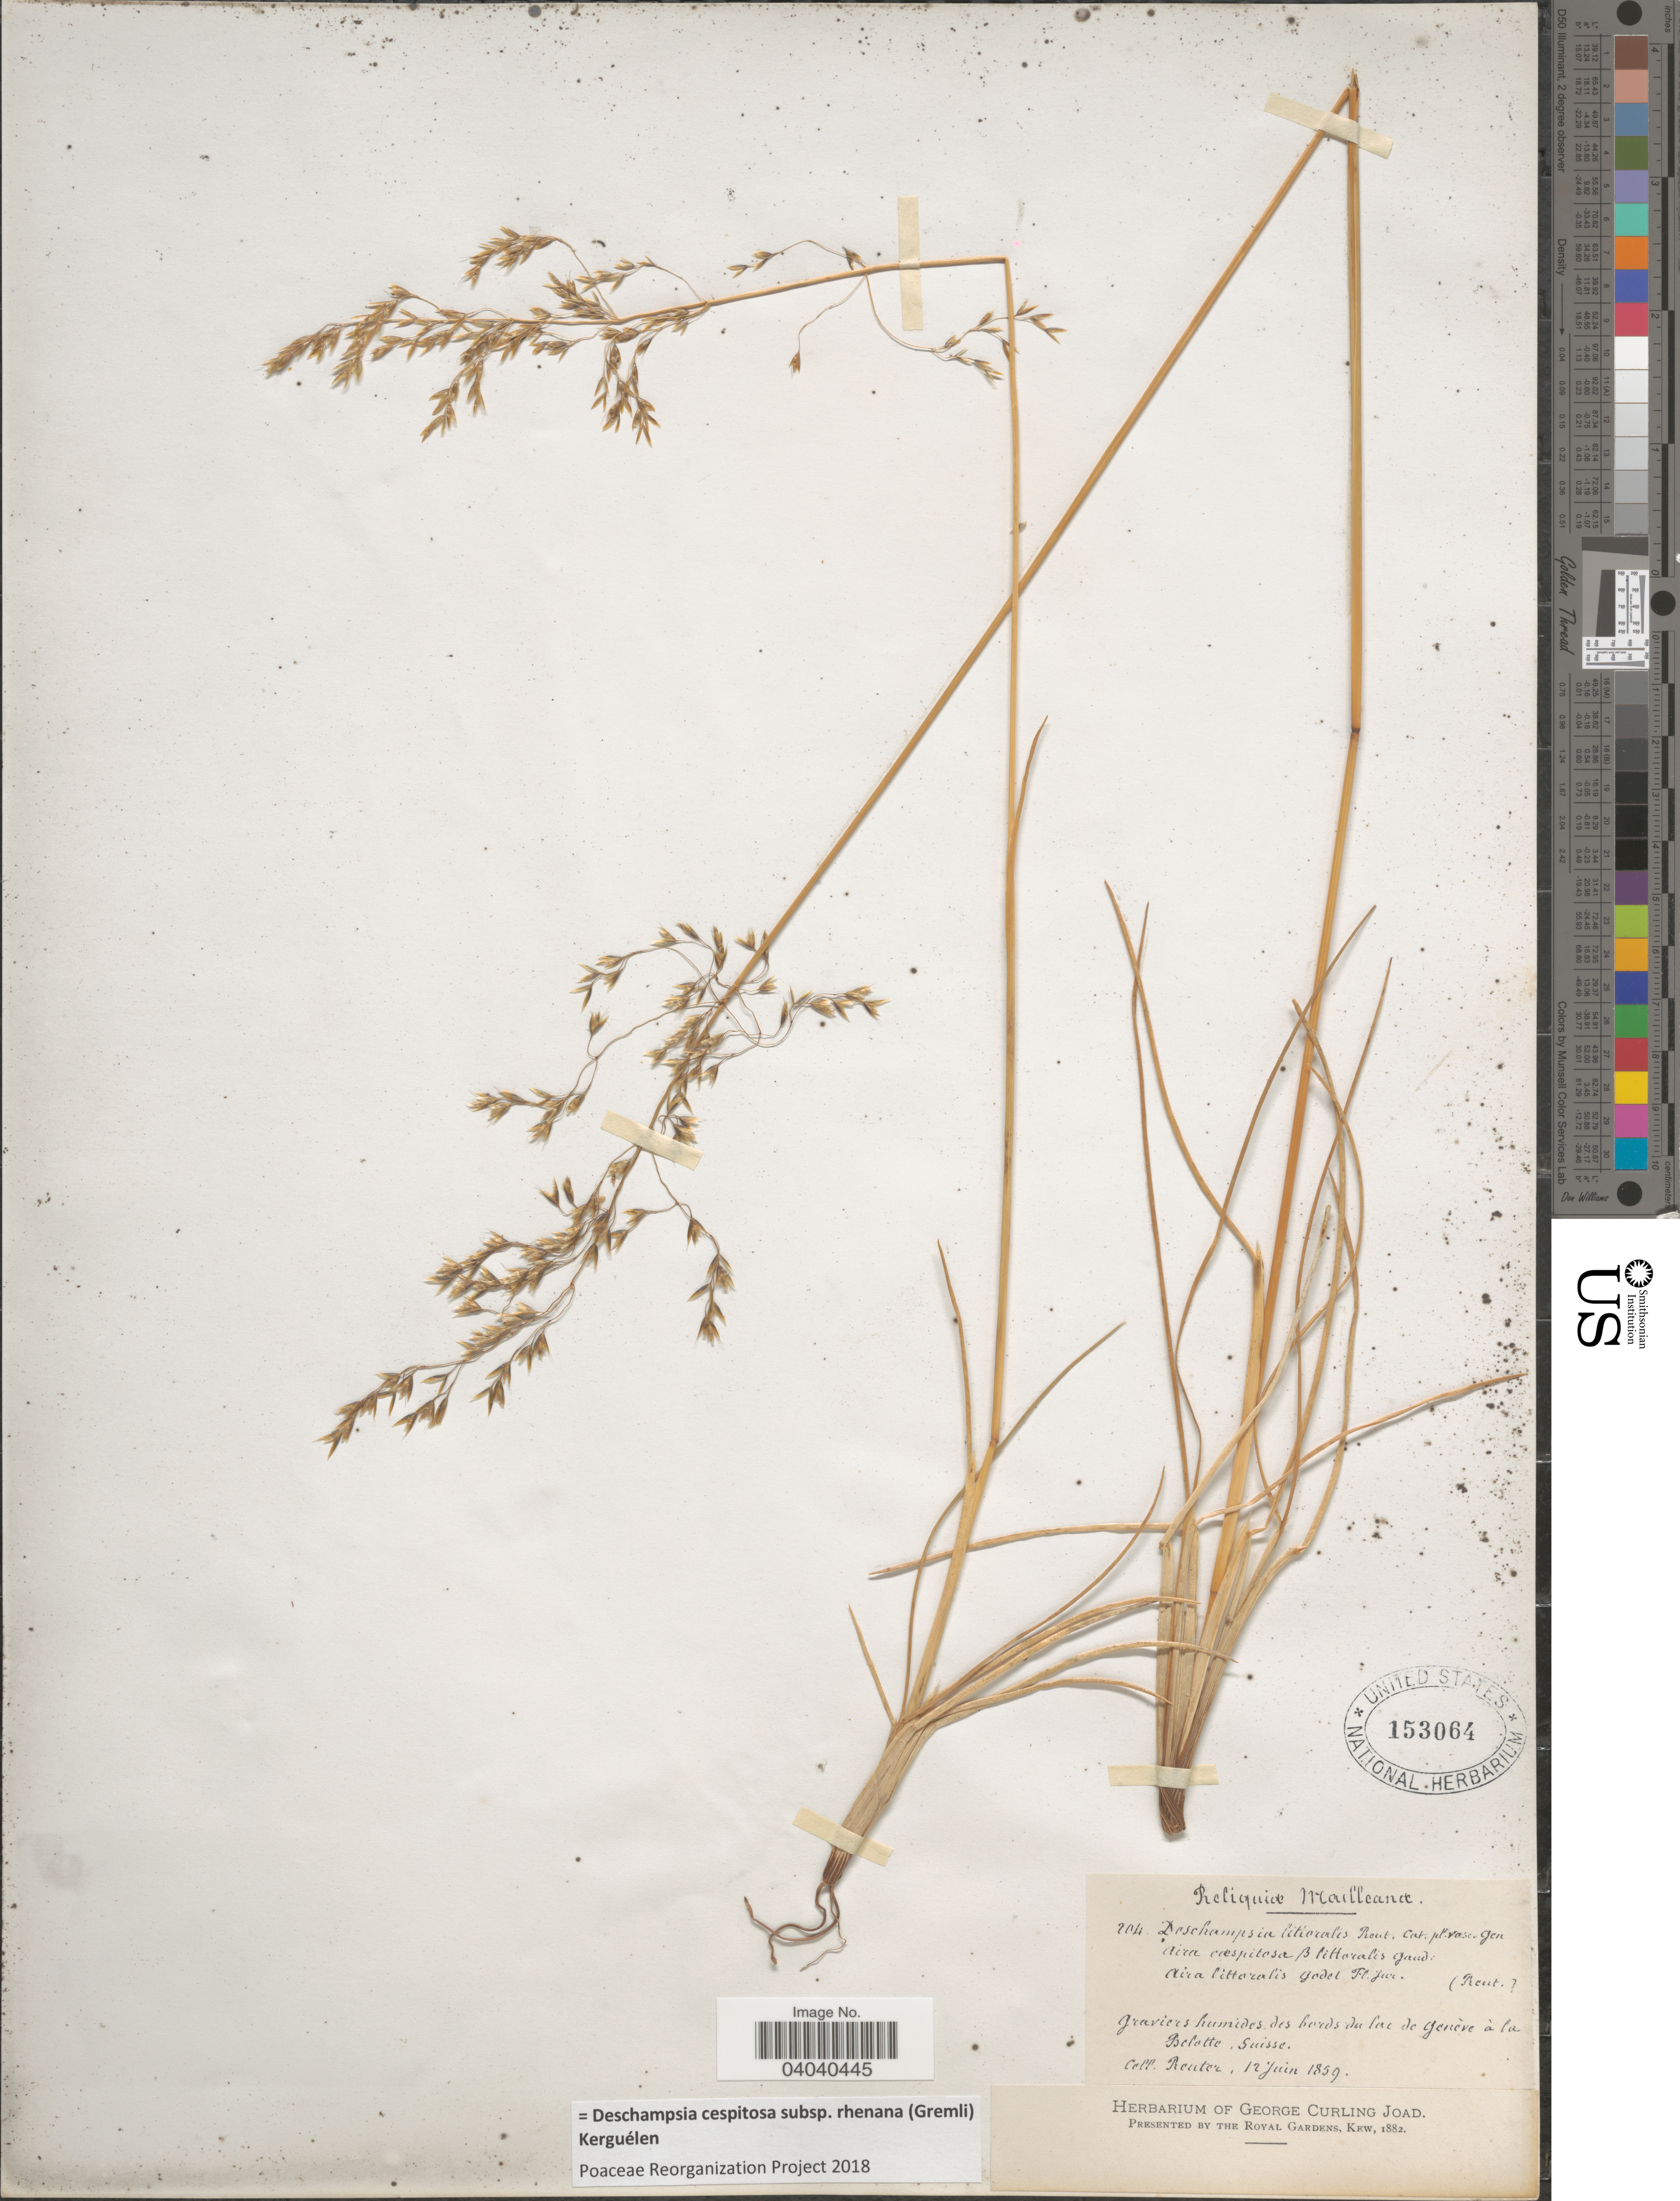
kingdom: Plantae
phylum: Tracheophyta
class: Liliopsida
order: Poales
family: Poaceae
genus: Deschampsia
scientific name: Deschampsia cespitosa subsp. rhenana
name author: (Gremli) Kerguélen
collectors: G. Reuter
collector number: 204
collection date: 1859-06-12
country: Switzerland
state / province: Genève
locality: Graviers humides des bords du lac du Genève à la Belotte.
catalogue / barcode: US 153064